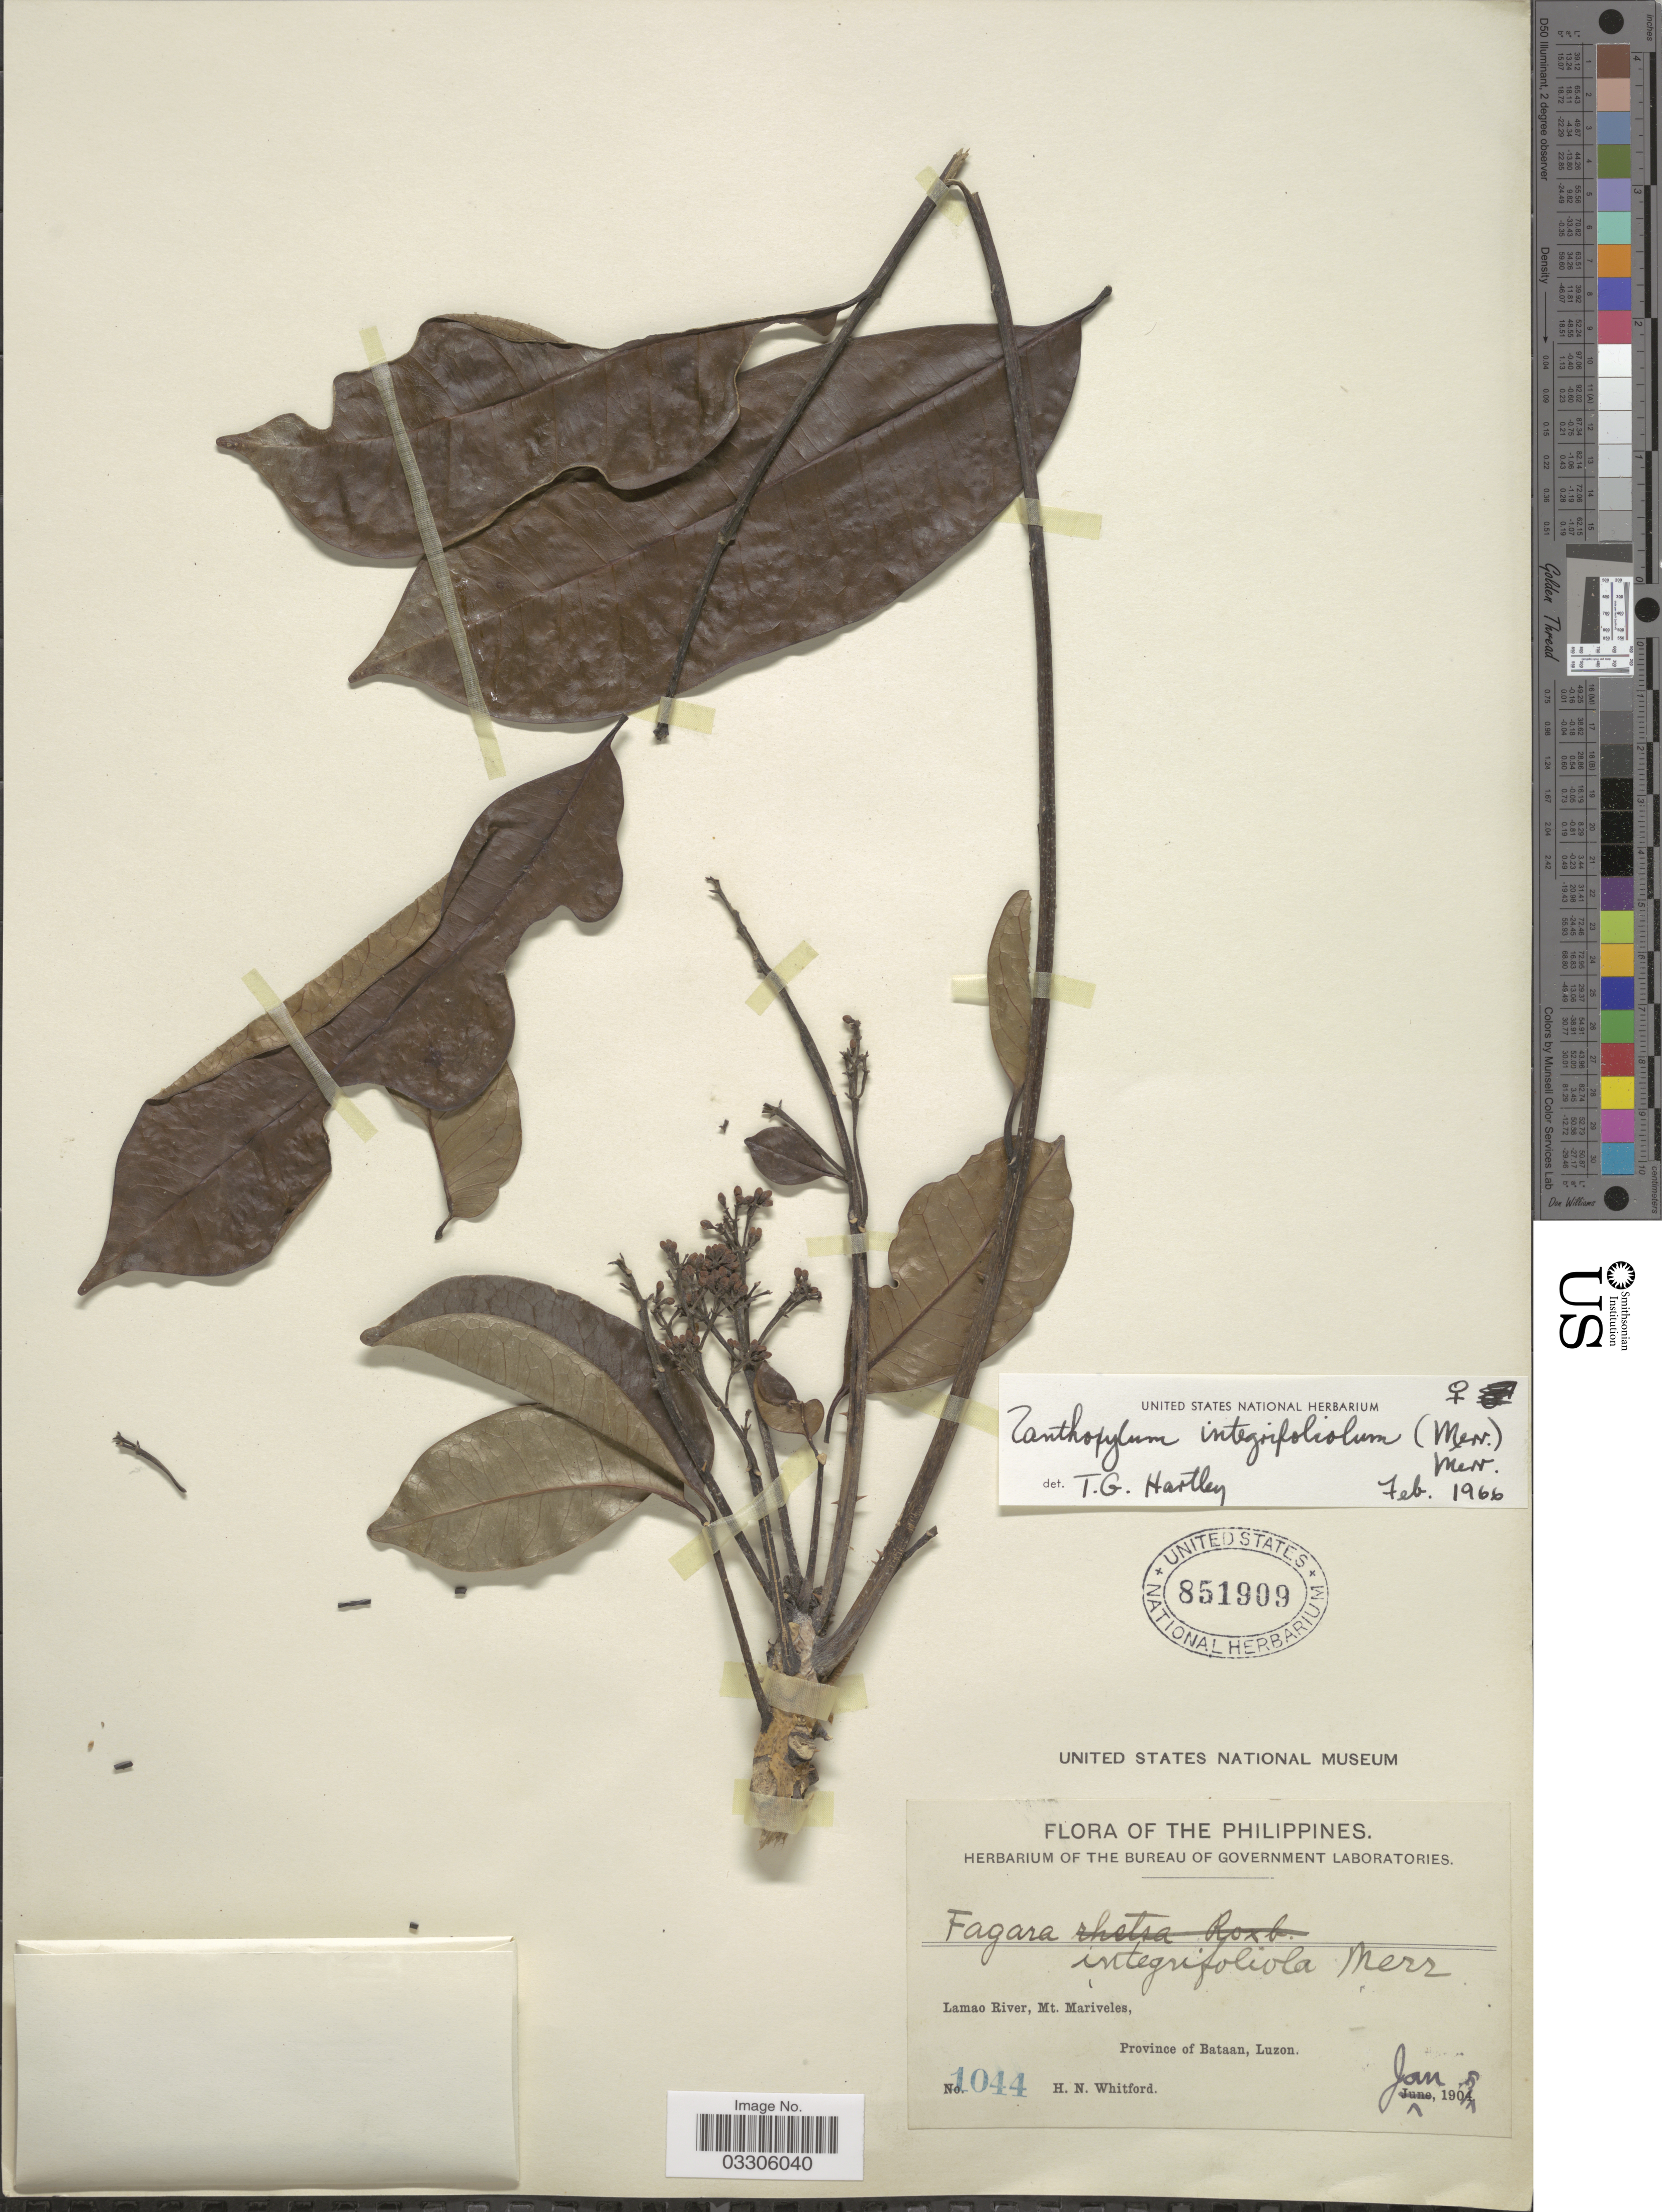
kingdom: Plantae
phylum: Tracheophyta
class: Magnoliopsida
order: Sapindales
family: Rutaceae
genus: Zanthoxylum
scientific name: Zanthoxylum integrifoliolum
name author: (Merr.) Merr.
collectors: H. N. Whitford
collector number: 1044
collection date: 1905-01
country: Philippines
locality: Lamao River, Mt. Mariveles, Province of Bataan, Luzon.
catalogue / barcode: US 851909